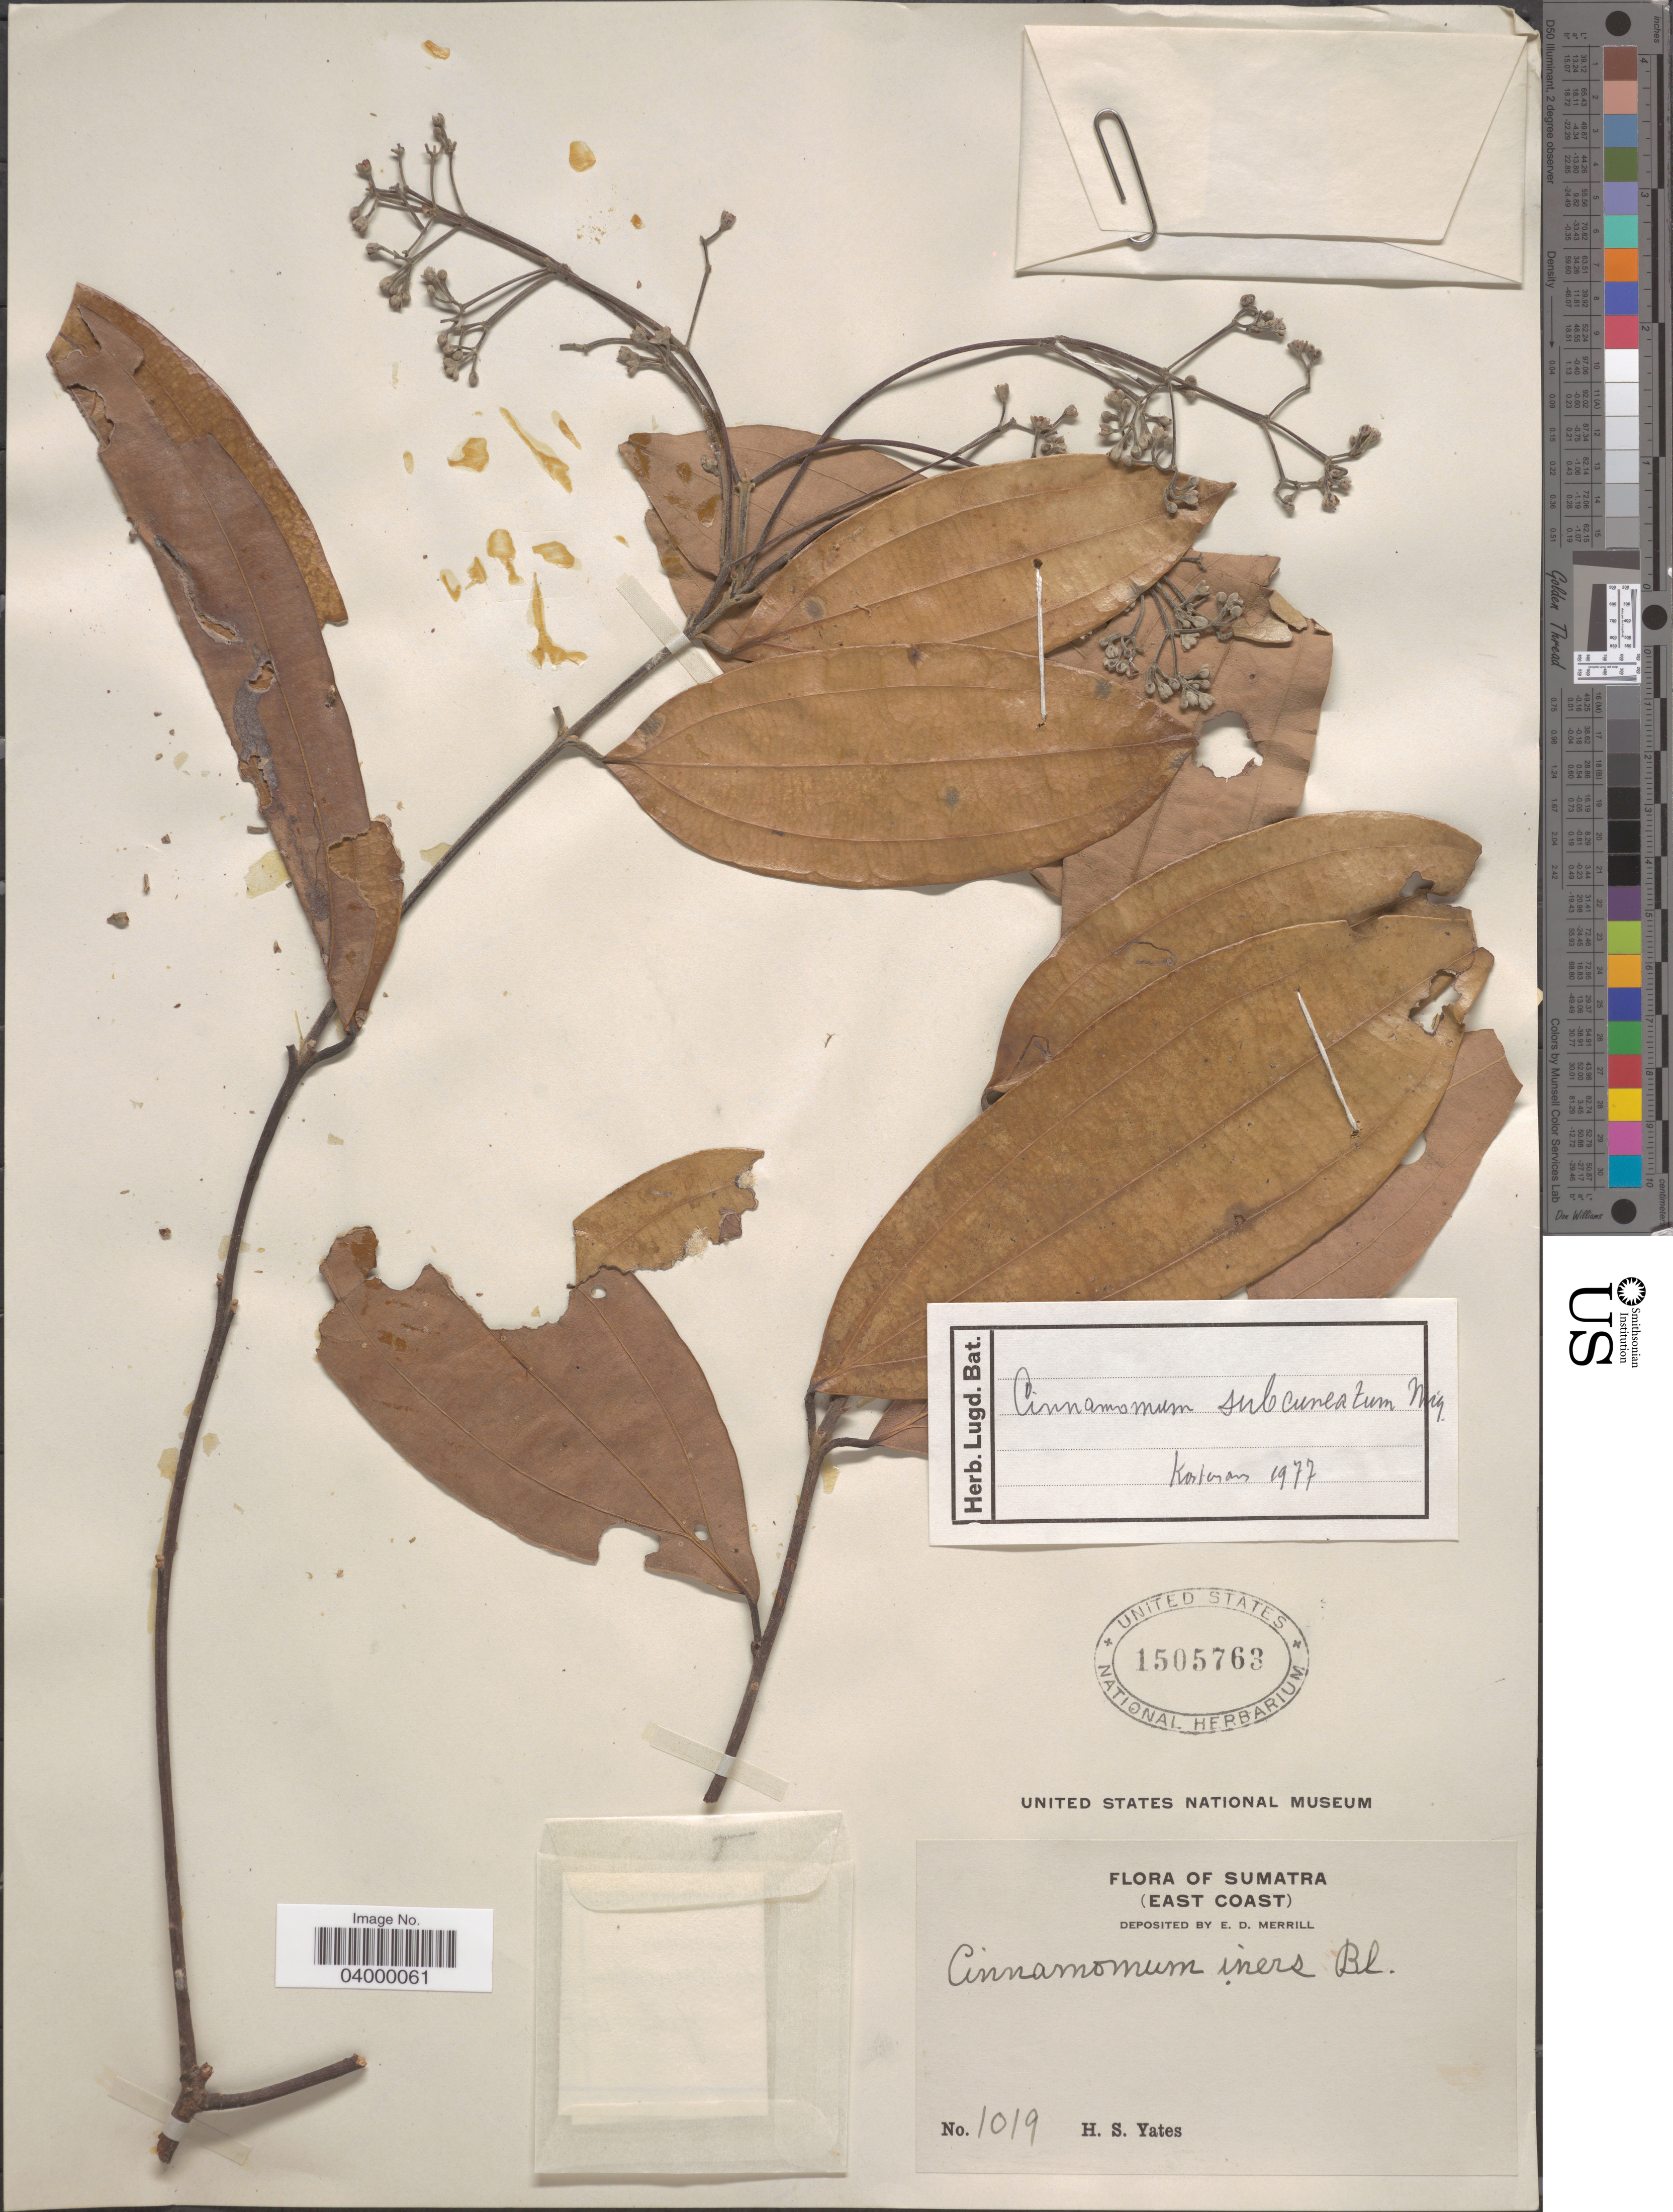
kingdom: Plantae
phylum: Tracheophyta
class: Magnoliopsida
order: Laurales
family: Lauraceae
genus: Cinnamomum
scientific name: Cinnamomum subcuneatum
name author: Miq.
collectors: H. S. Yates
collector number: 1019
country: Indonesia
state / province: Sumatra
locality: East Coast.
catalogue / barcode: US 1505763